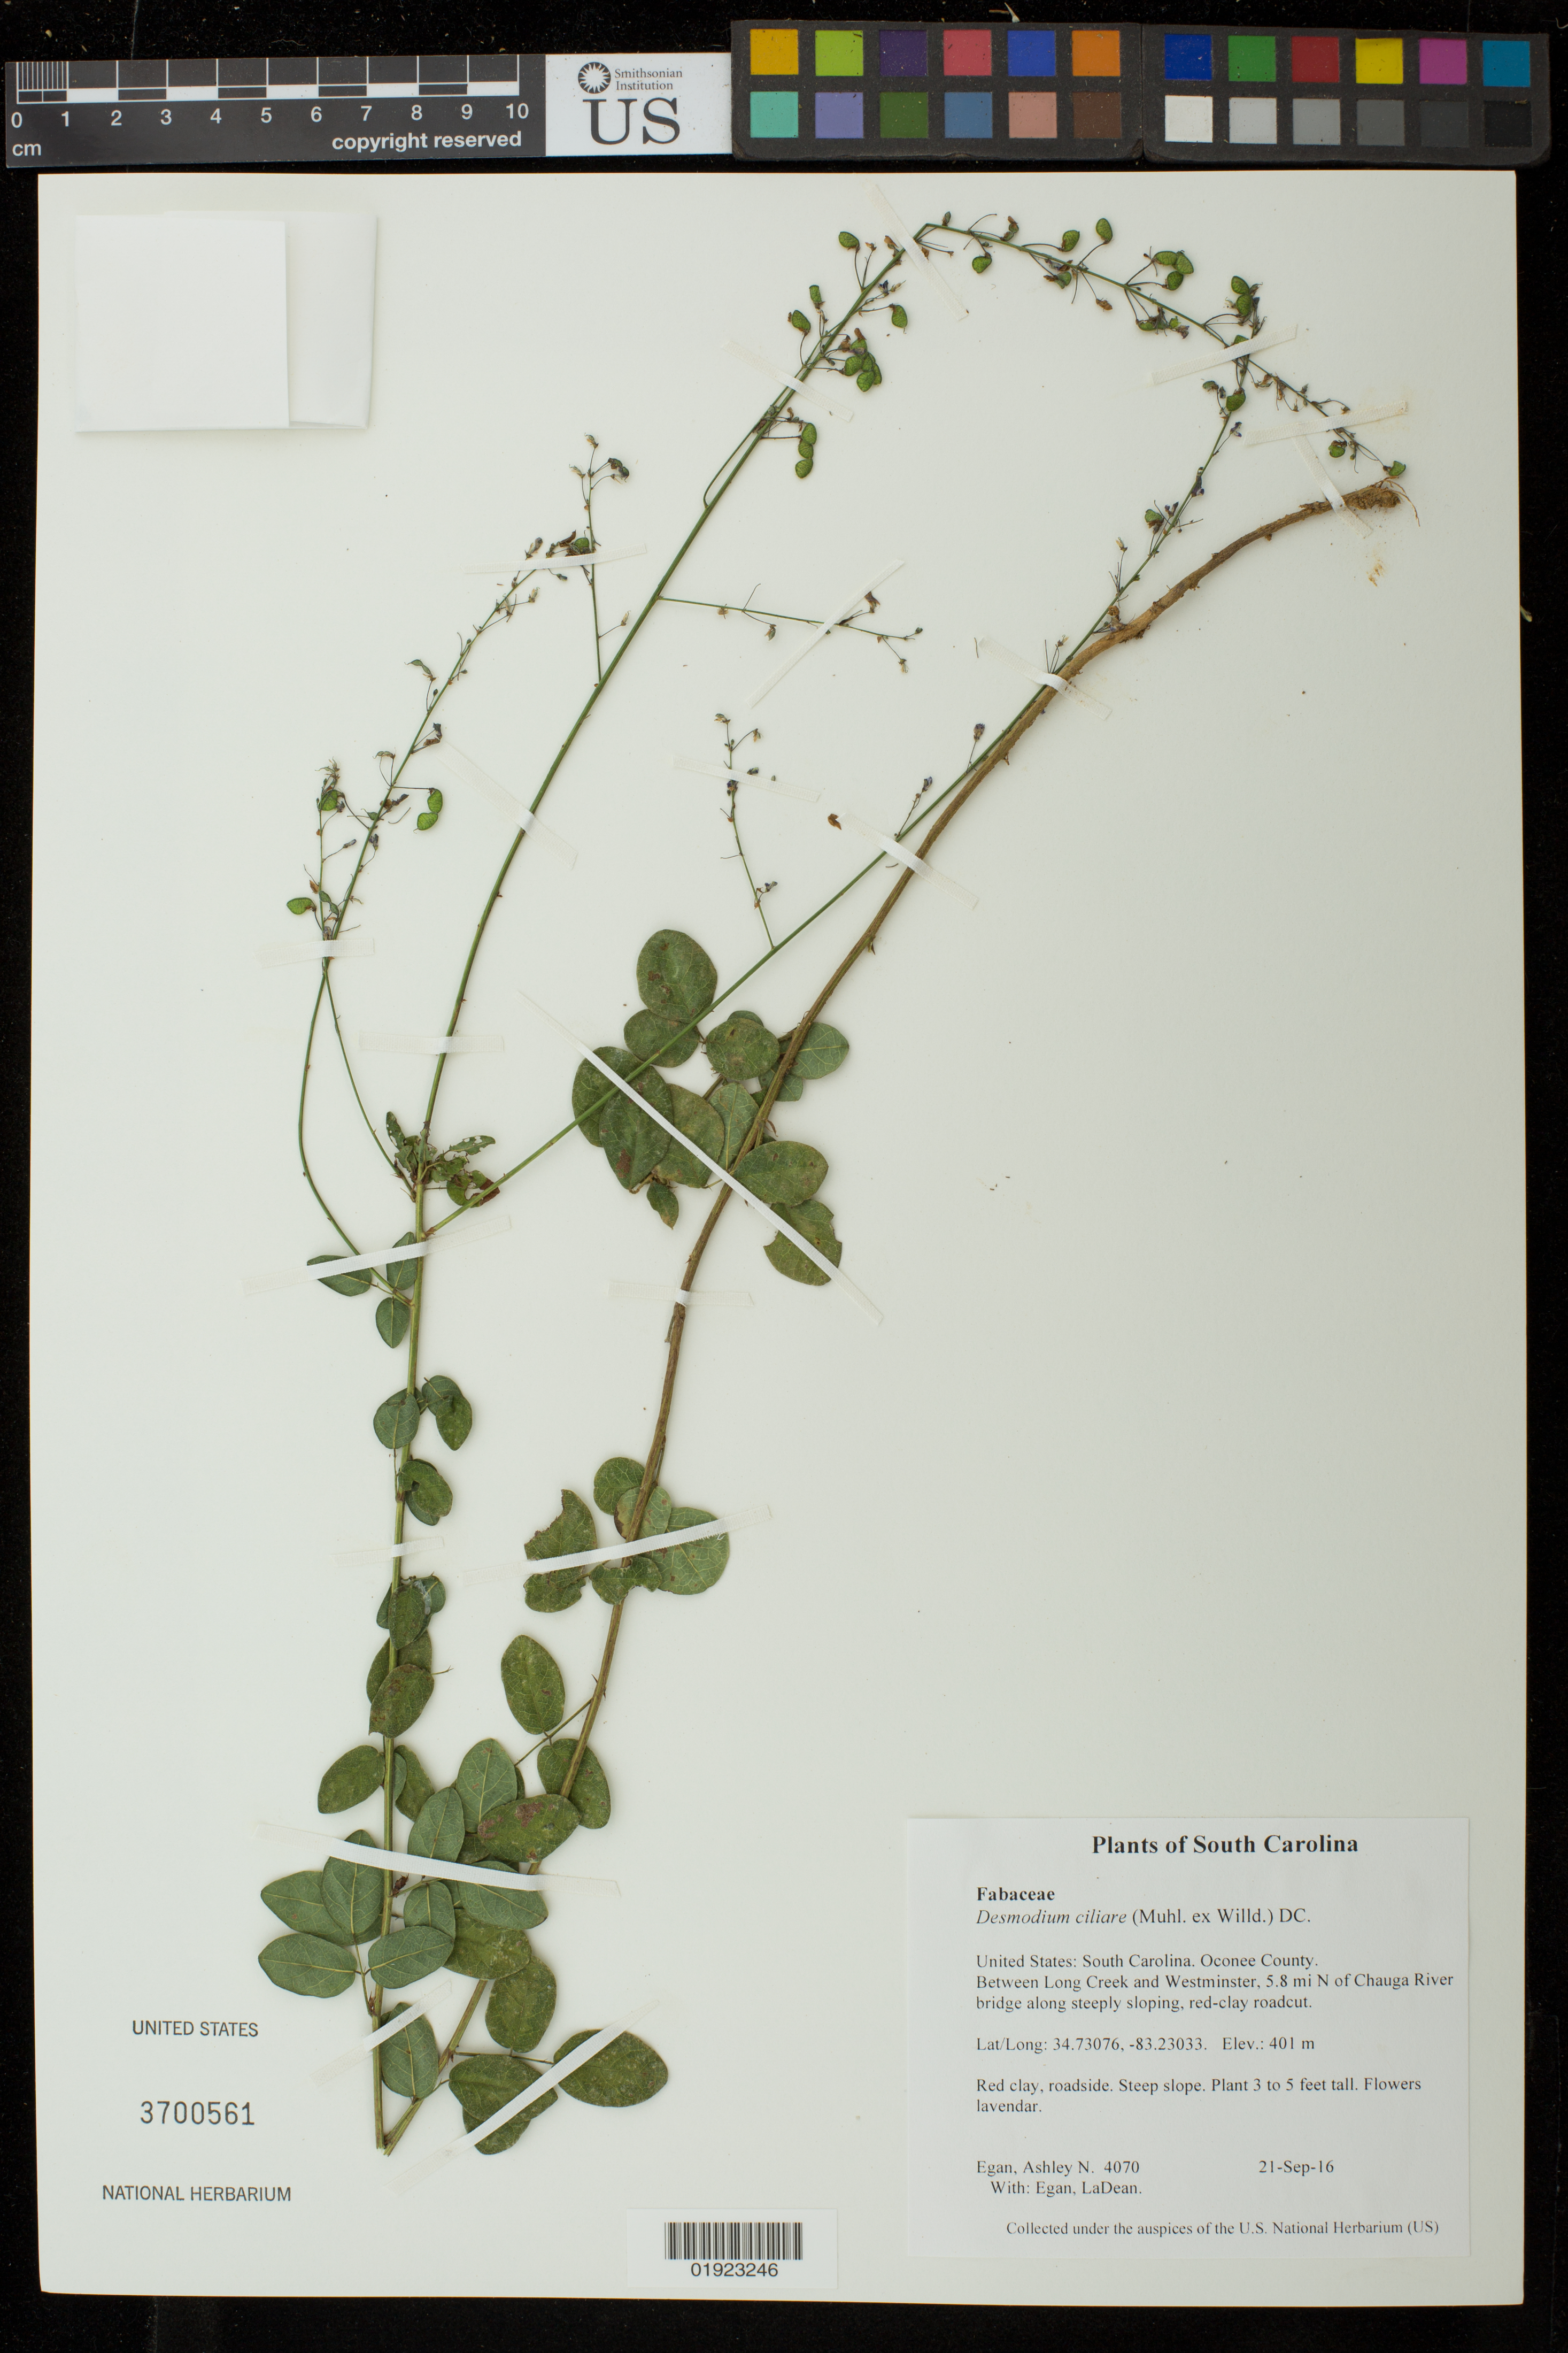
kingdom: Plantae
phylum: Tracheophyta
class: Magnoliopsida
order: Fabales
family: Fabaceae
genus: Desmodium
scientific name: Desmodium ciliare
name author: (Muhl. ex Willd.) DC.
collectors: A. N. Egan & L. Egan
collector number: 4070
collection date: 2016-09-21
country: United States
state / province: South Carolina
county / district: Oconee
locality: Between Long Creek and Westminster, 5.8 mi N of Chauga River bridge along steeply sloping, red-clay roadcut.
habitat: Red clay, roadside. Steep slope.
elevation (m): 122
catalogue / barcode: US 3700561